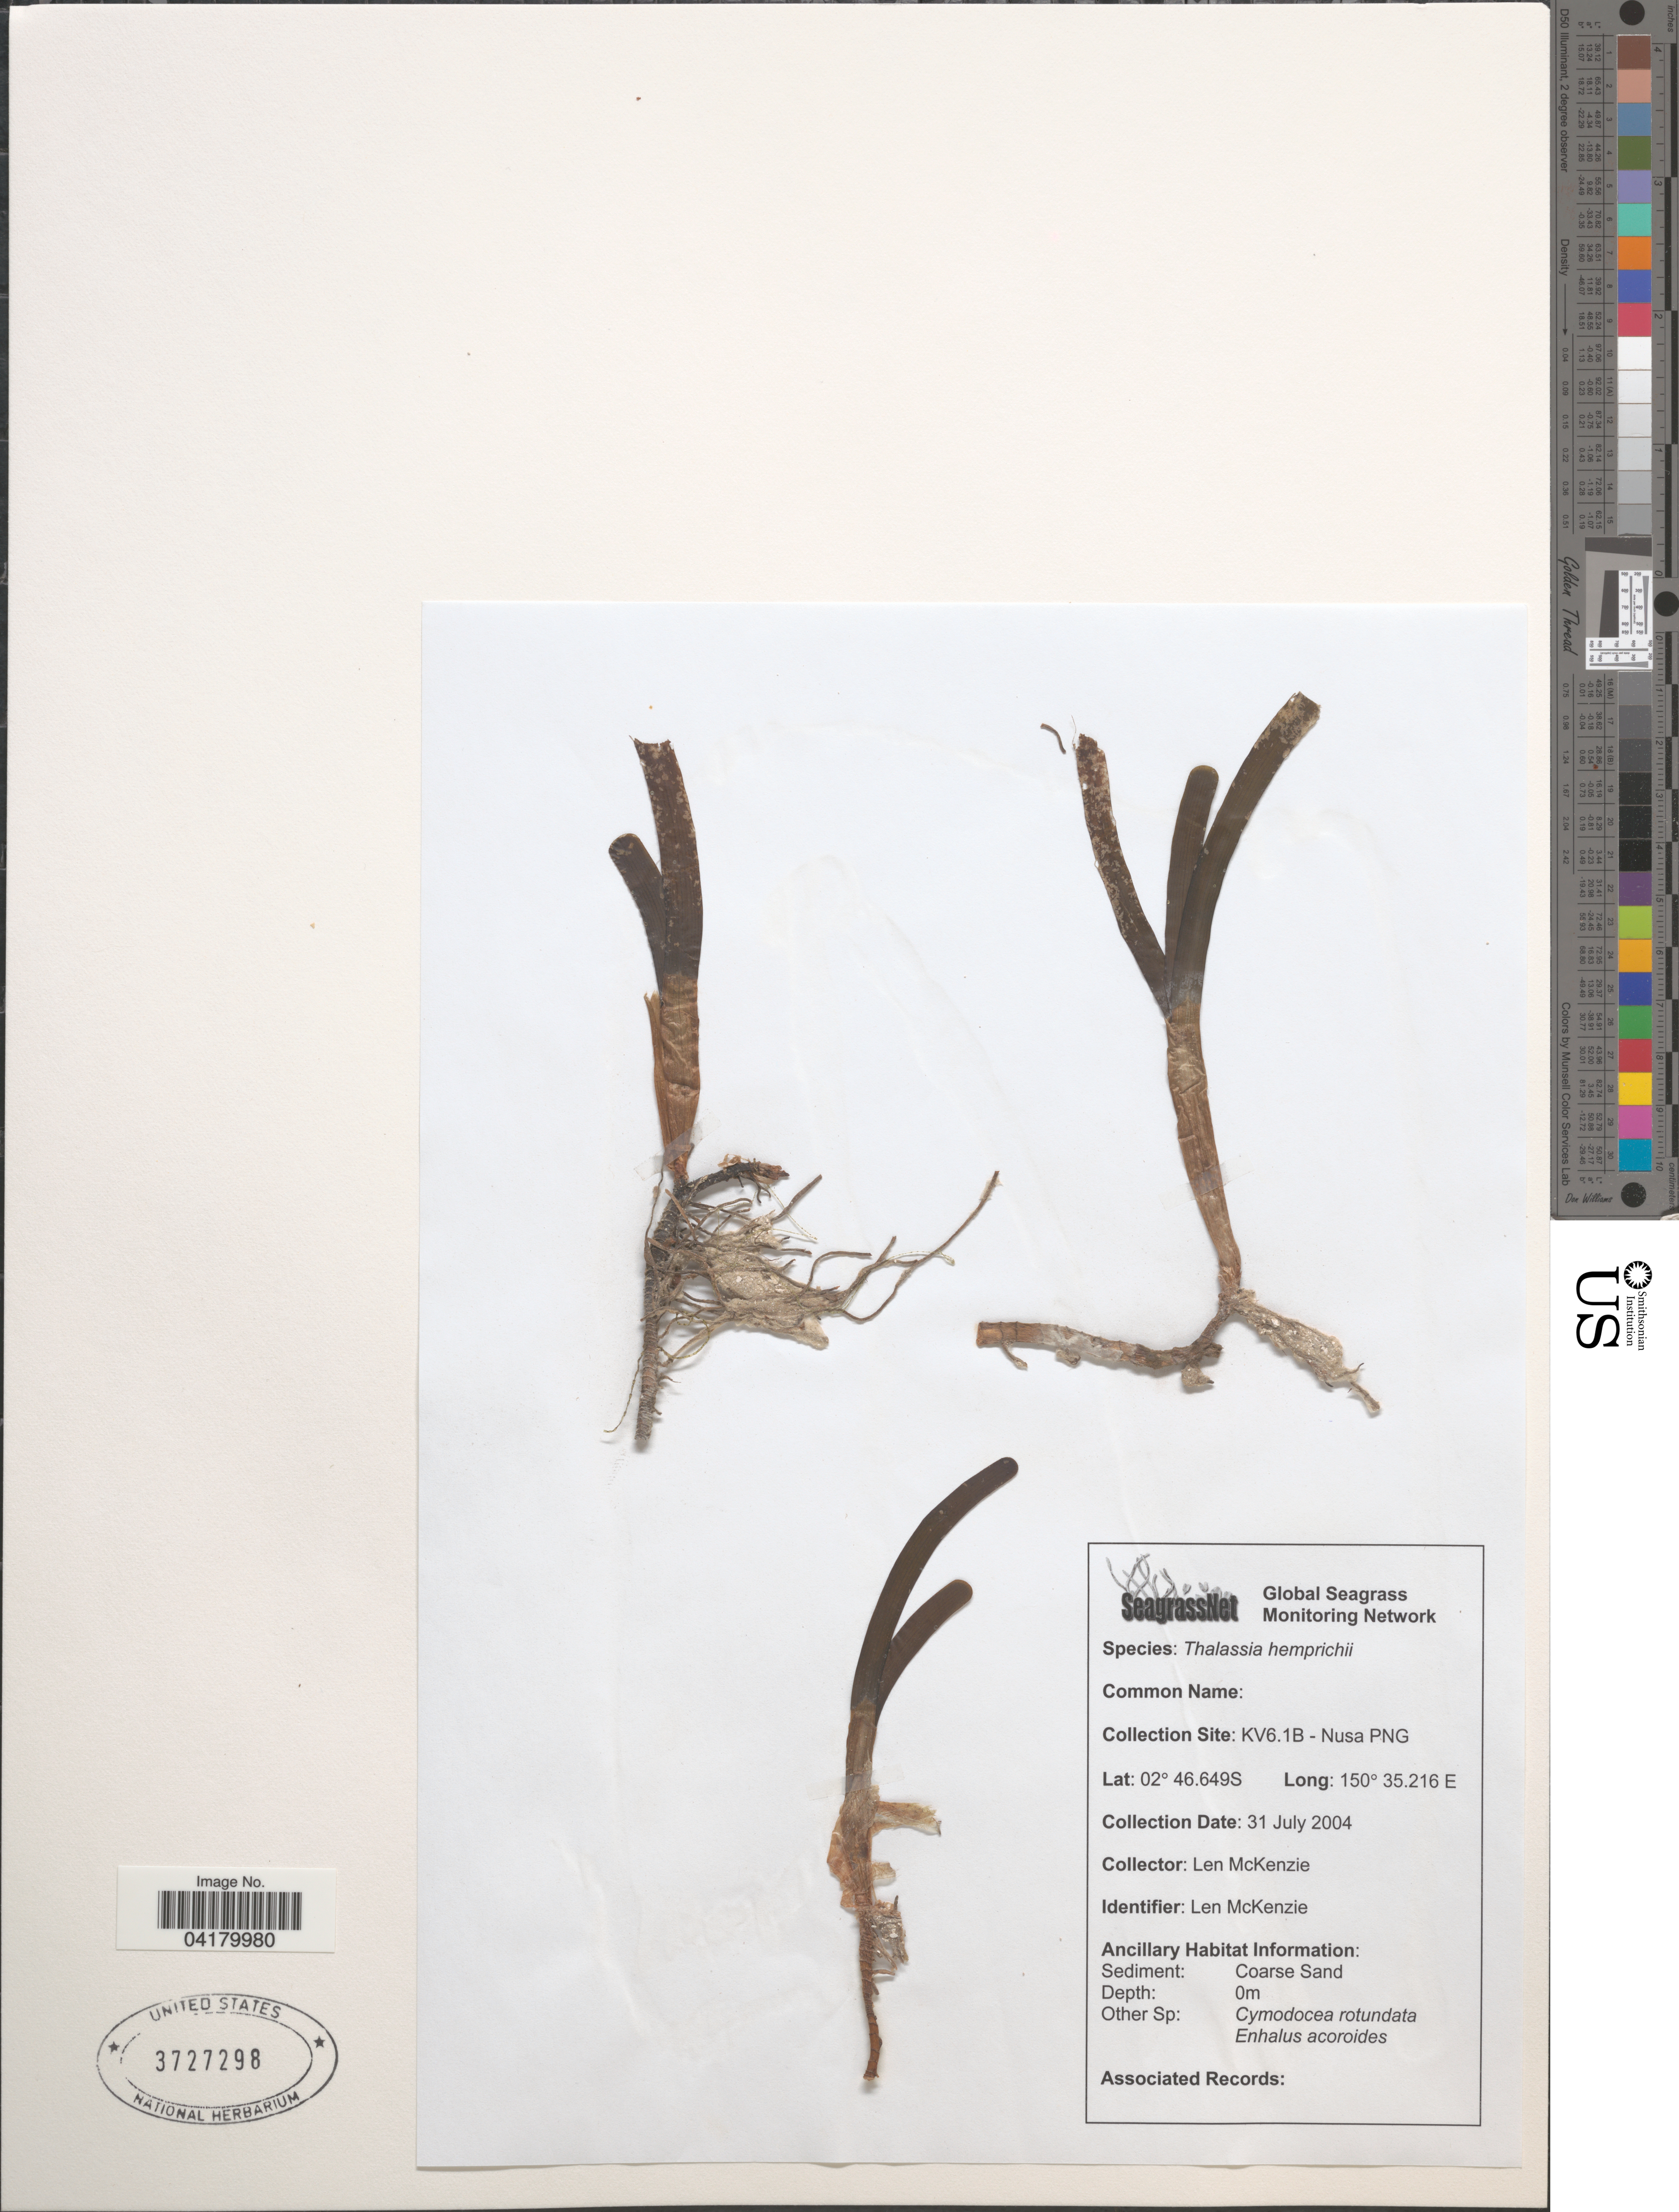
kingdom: Plantae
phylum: Tracheophyta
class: Liliopsida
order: Alismatales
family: Hydrocharitaceae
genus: Thalassia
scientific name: Thalassia hemprichii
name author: Asch.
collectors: L. McKenzie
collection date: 2004-07-31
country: Papua New Guinea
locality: Collection Site: KV6.1B - Nusa PNG.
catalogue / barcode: US 3727298